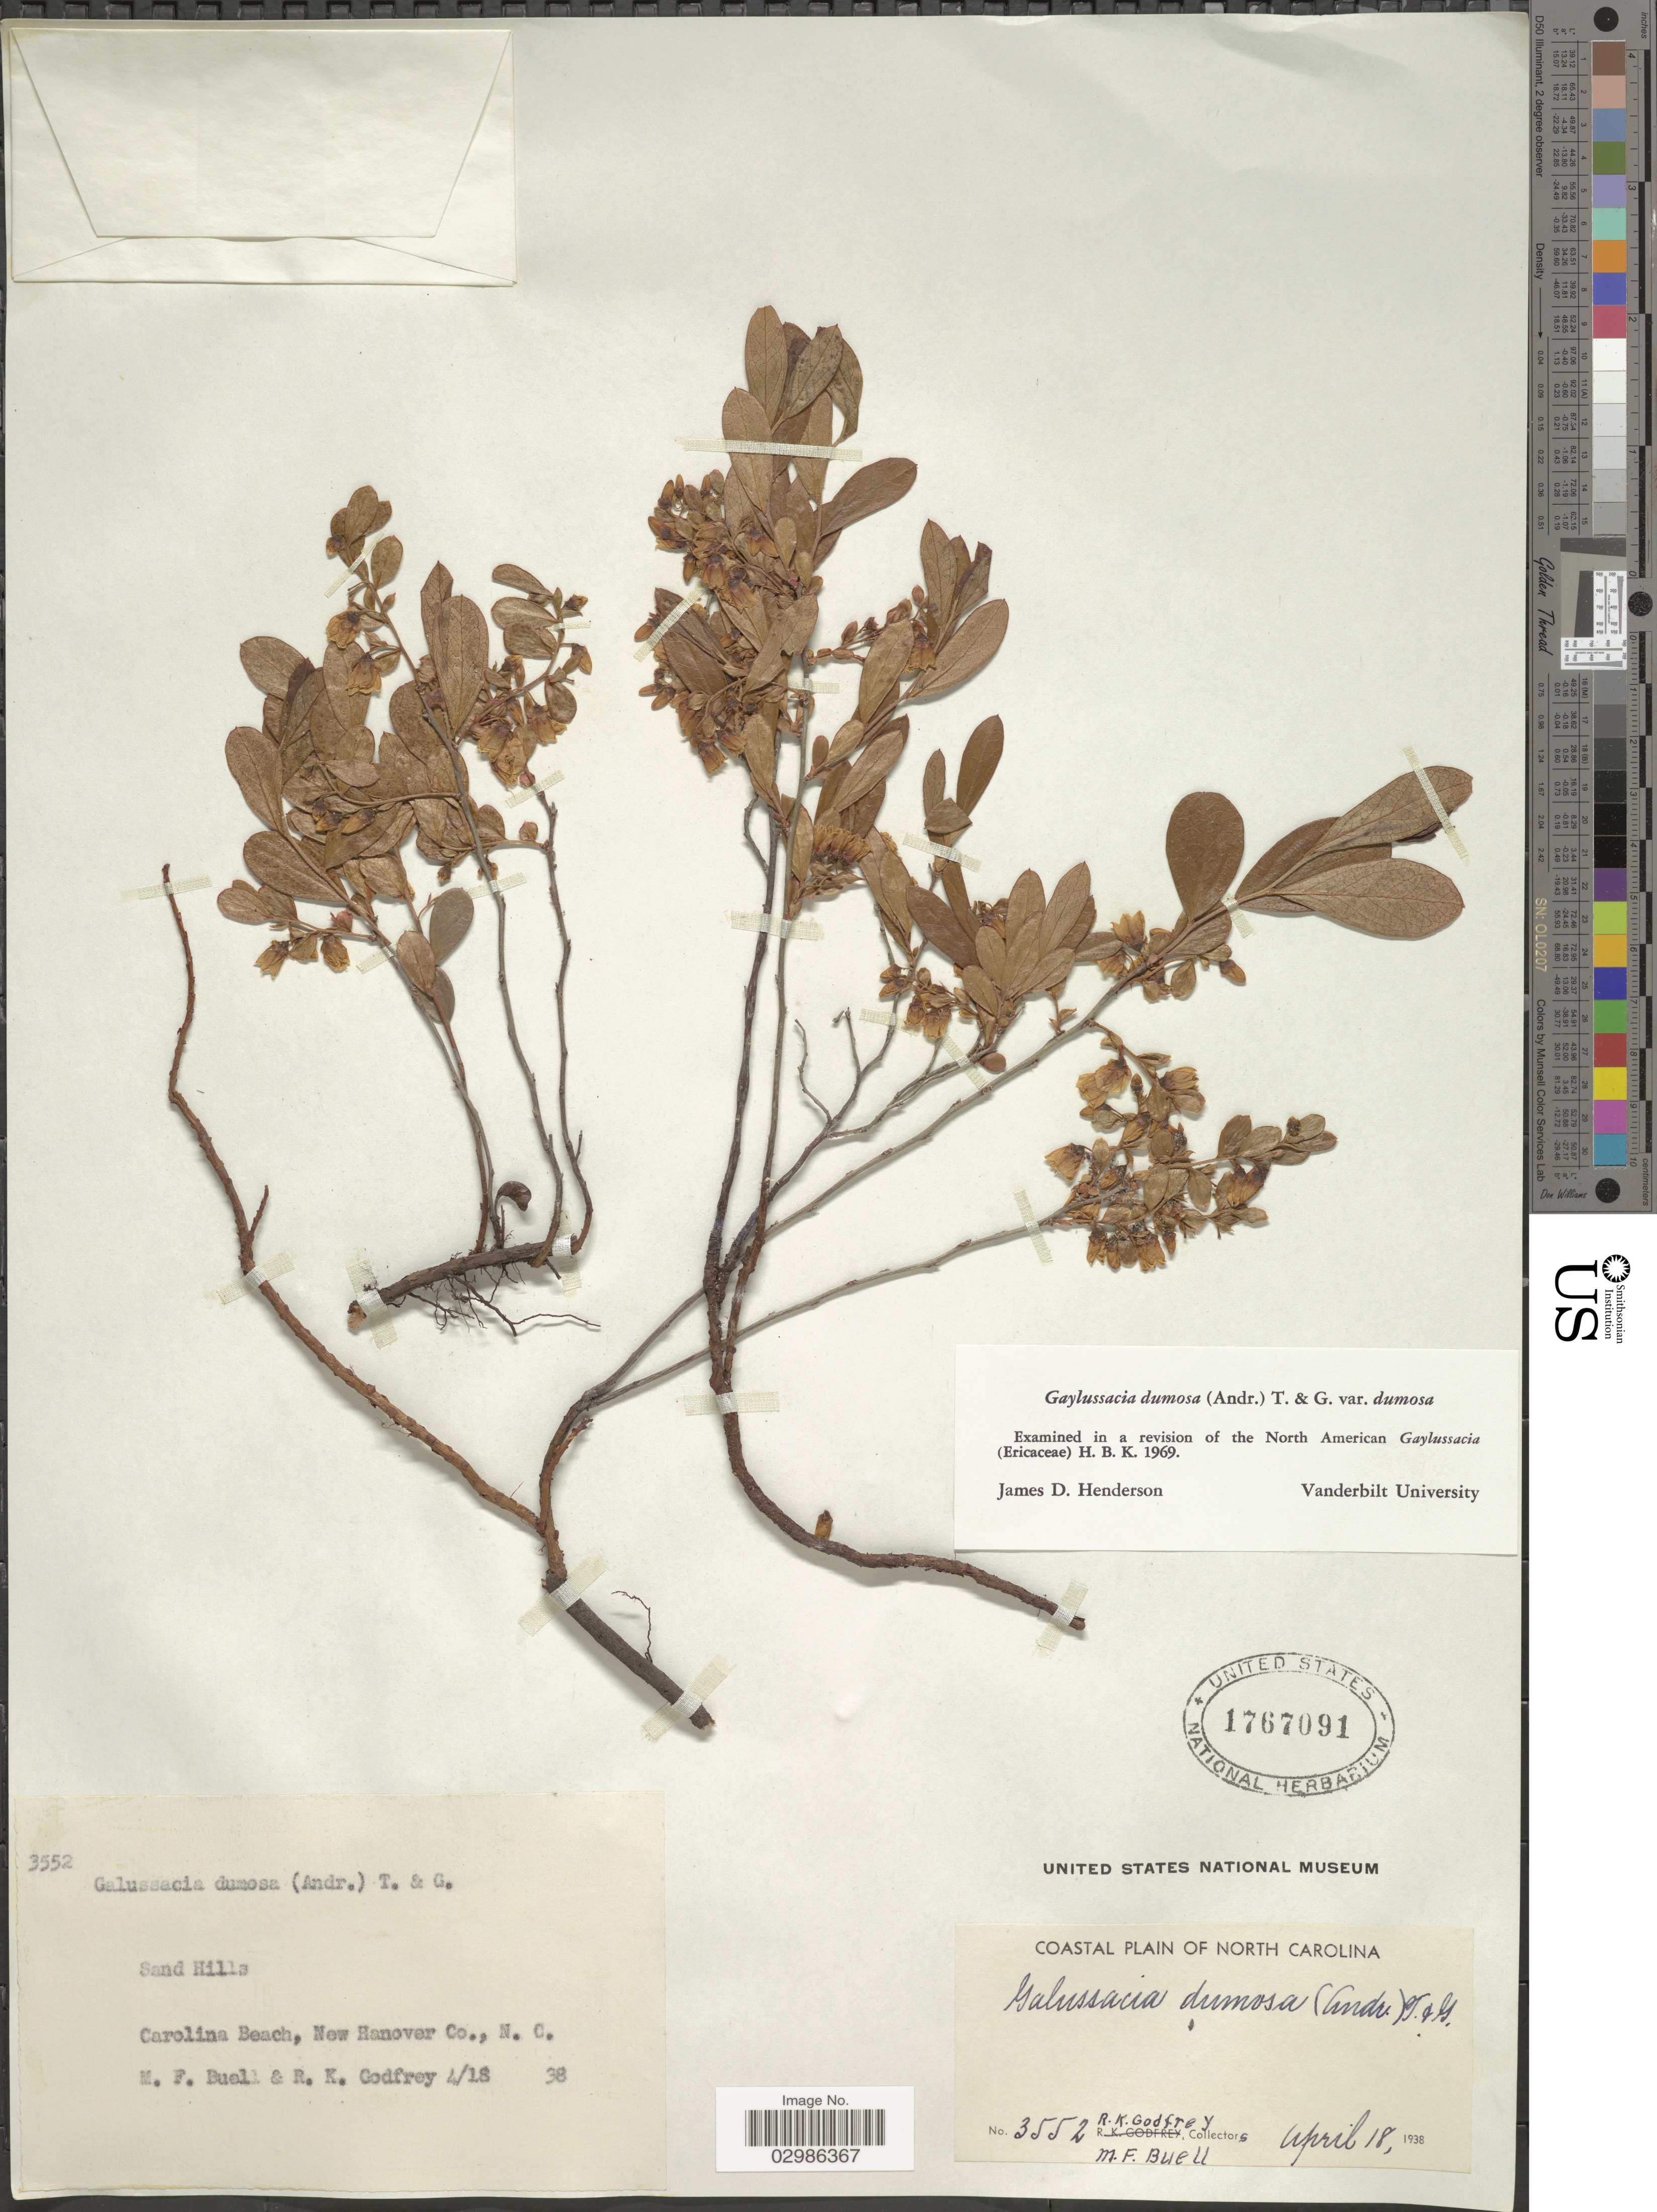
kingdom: Plantae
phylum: Tracheophyta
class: Magnoliopsida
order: Ericales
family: Ericaceae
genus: Gaylussacia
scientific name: Gaylussacia dumosa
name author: (Andrews) Torr. & A. Gray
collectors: R. K. Godfrey & M. Buell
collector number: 3552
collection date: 1938-04-18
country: United States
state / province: North Carolina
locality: Coastal Plain of North Carolina, Carolina Beach, New Hanover Co.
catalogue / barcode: US 1767091